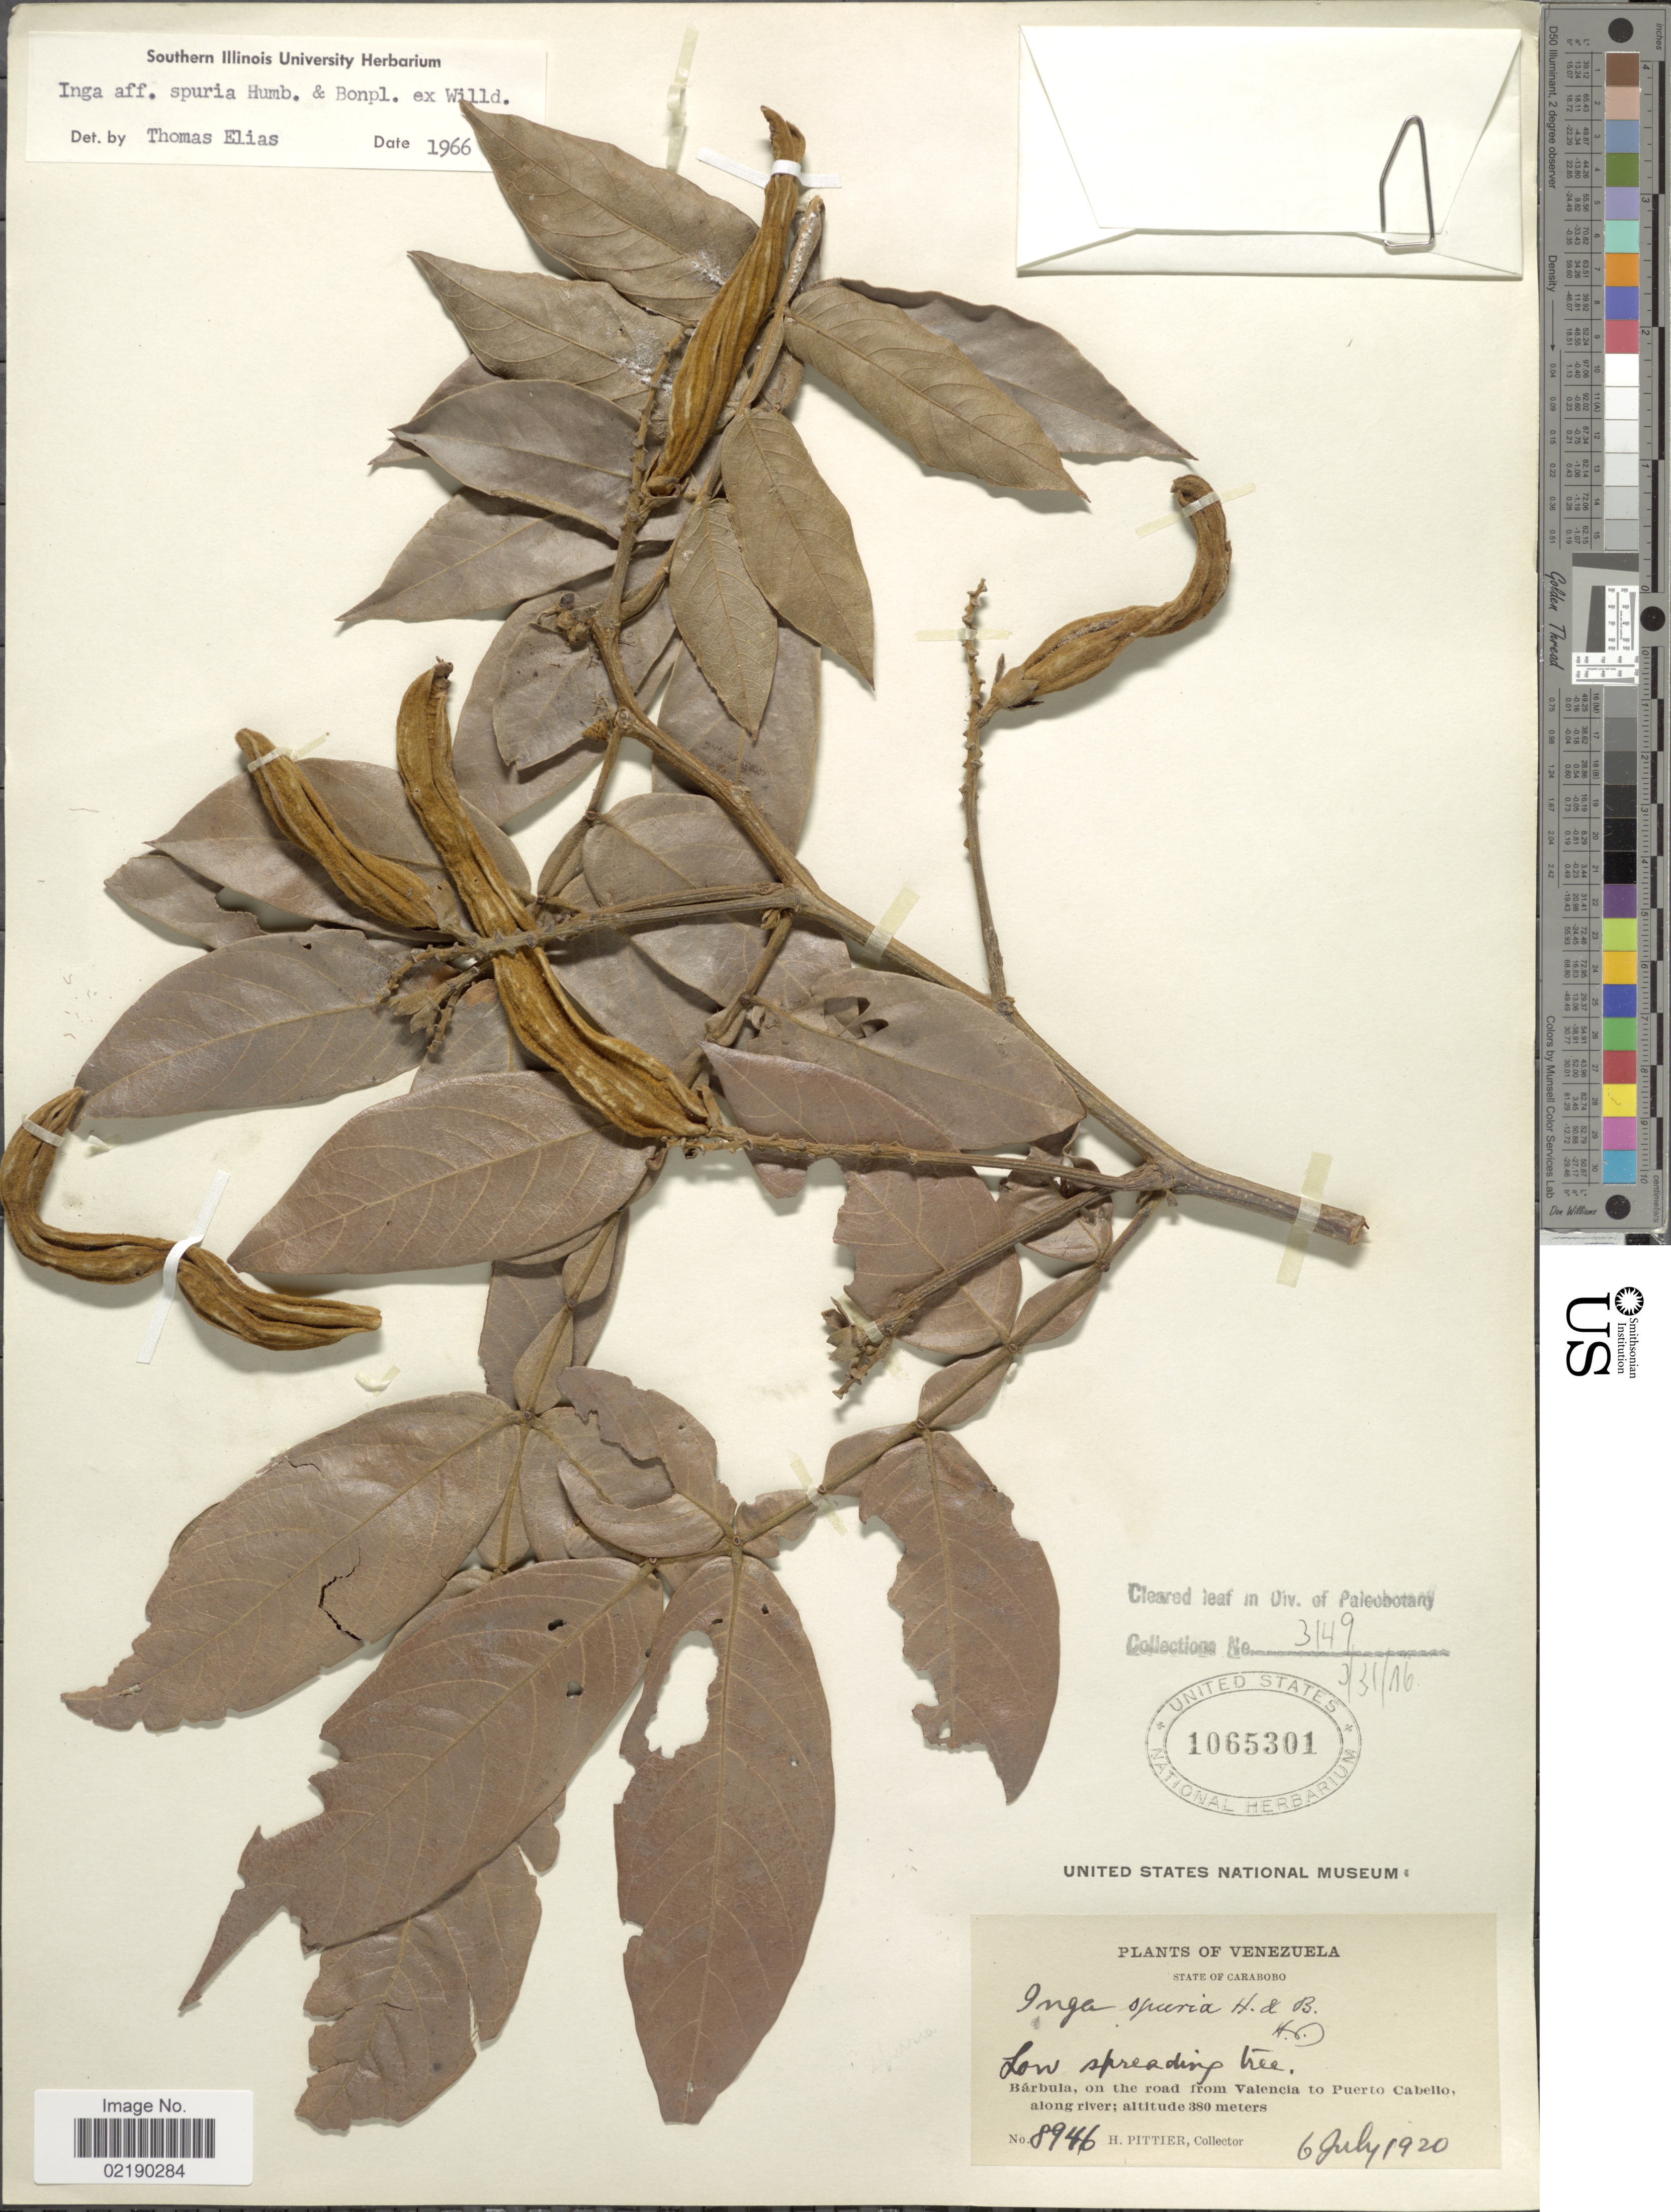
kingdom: Plantae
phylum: Tracheophyta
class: Magnoliopsida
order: Fabales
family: Fabaceae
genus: Inga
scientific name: Inga vera subsp. vera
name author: Willd.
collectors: H. F. Pittier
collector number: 8946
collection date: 1920-07-06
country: Venezuela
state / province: Carabobo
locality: Barbula, on the road from Valencia to Puerto Cabello, along river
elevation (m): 380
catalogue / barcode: US 1065301